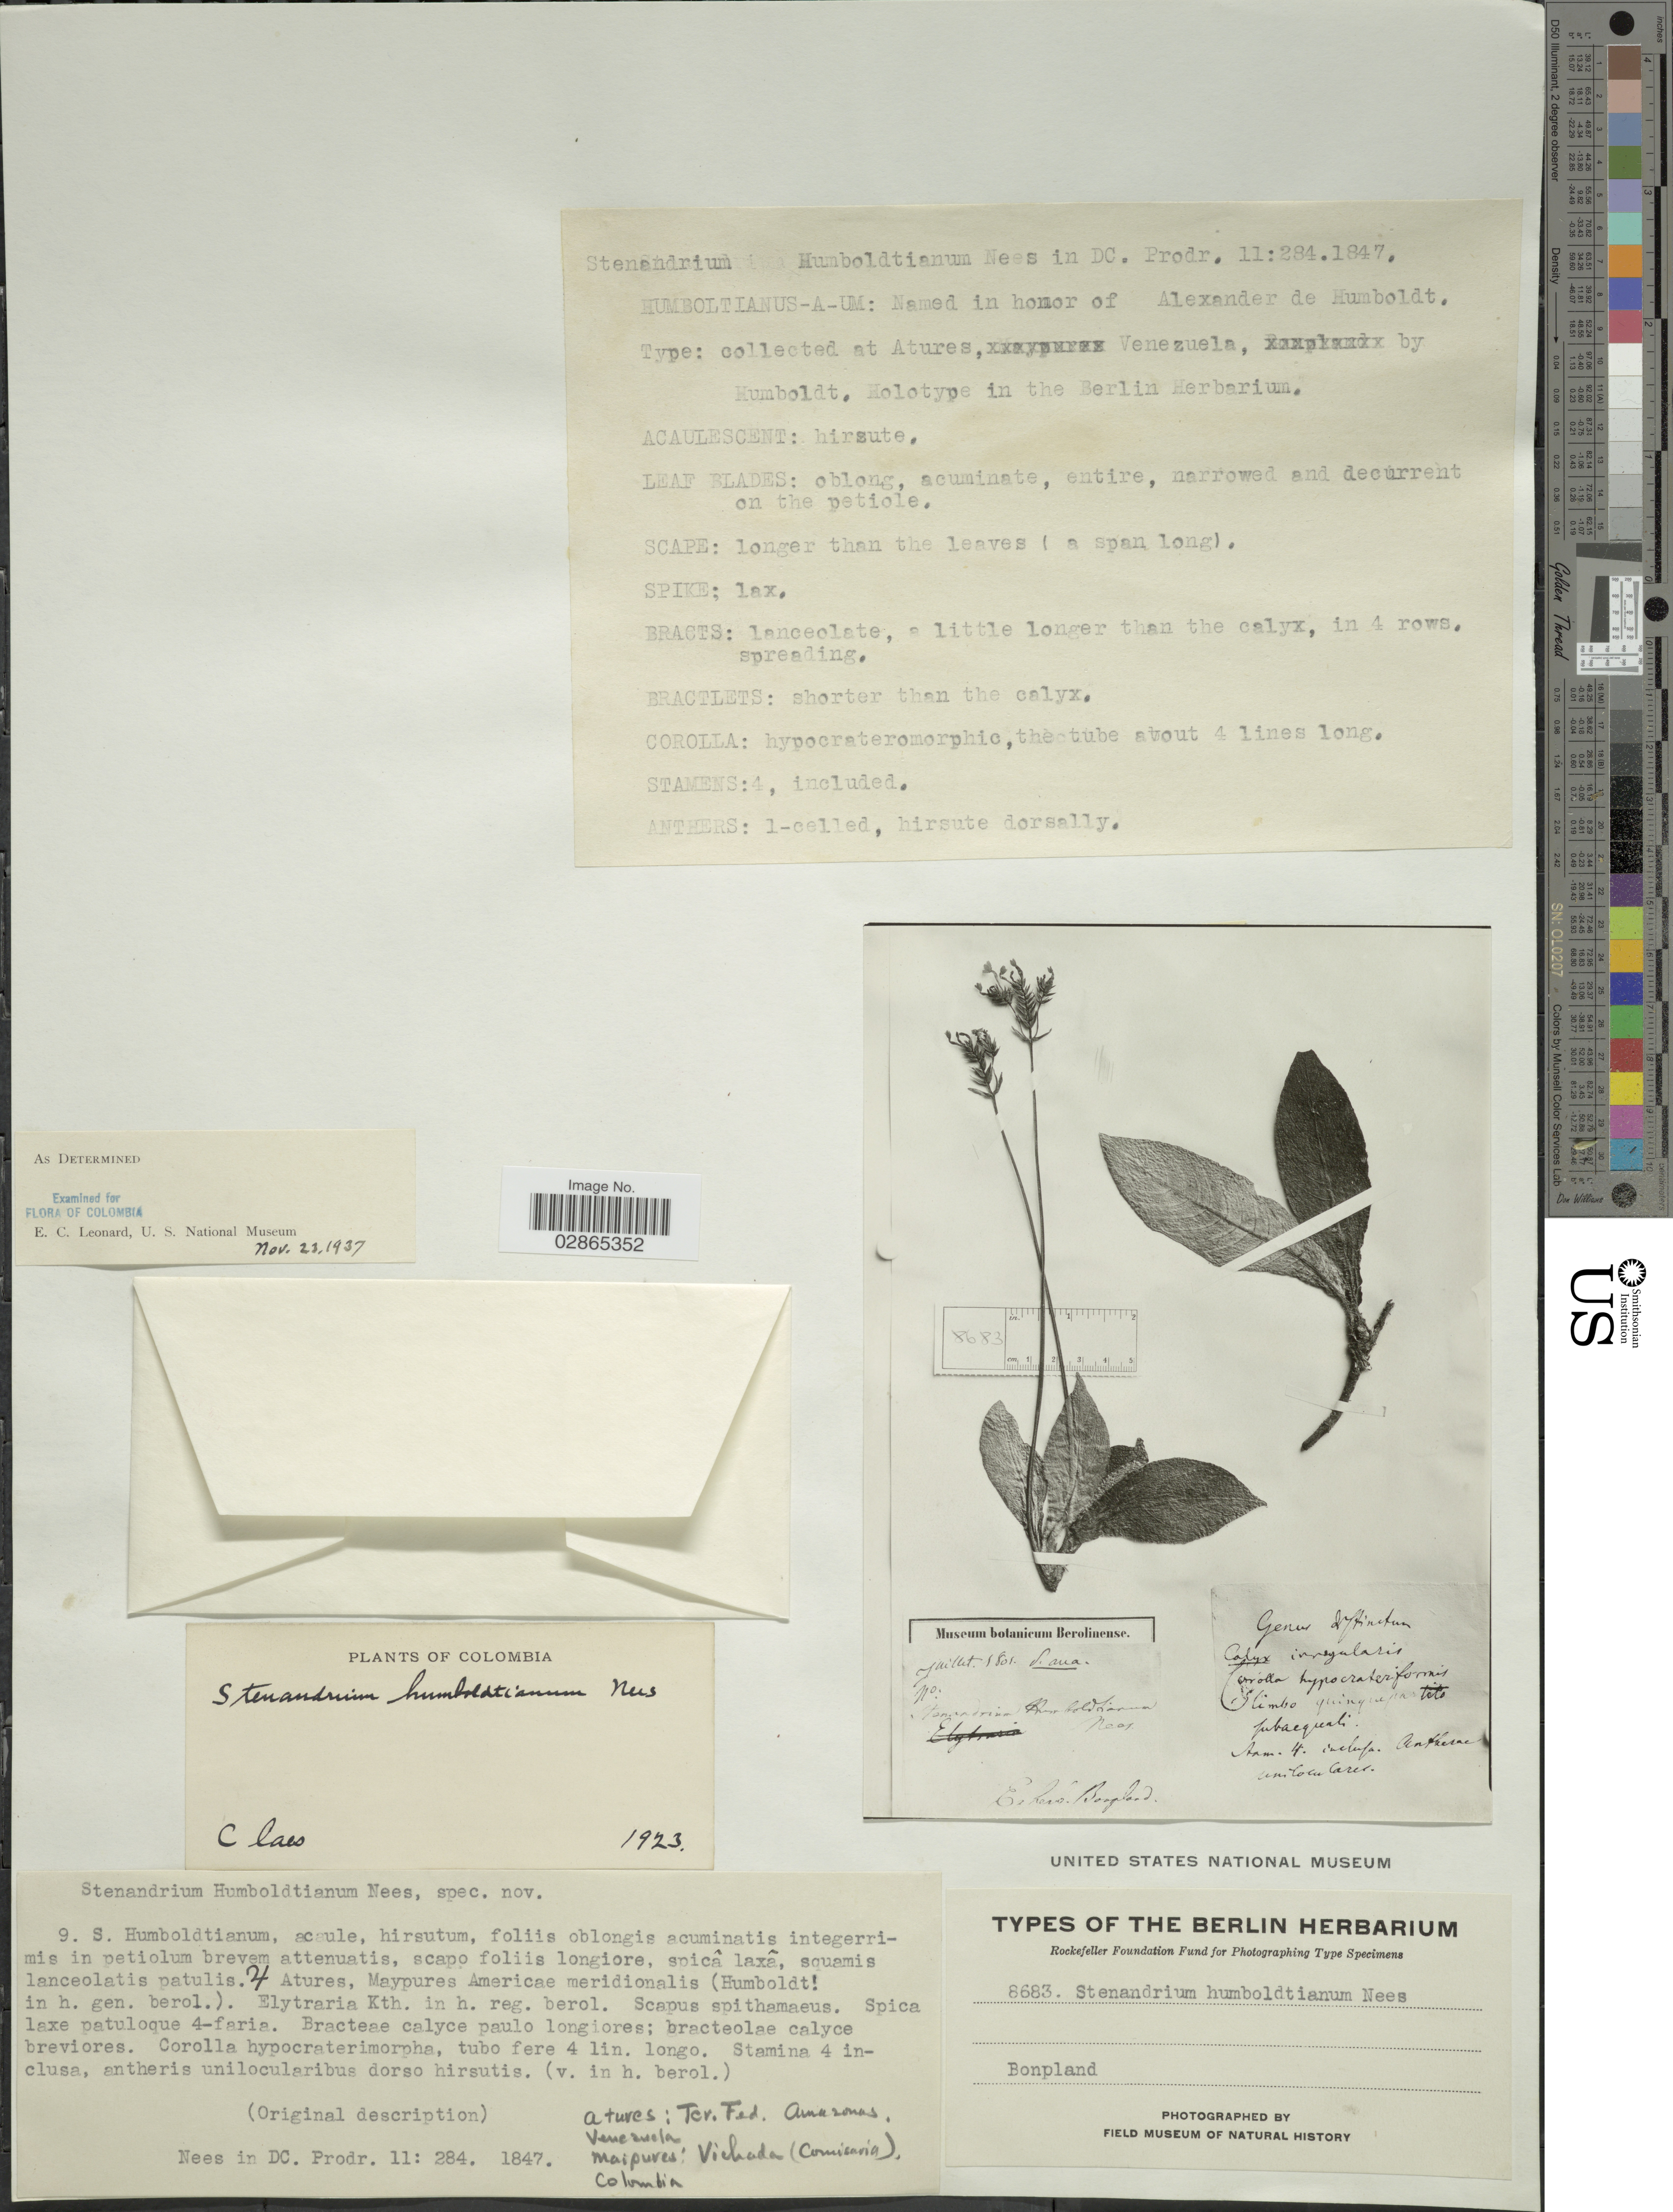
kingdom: Plantae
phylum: Tracheophyta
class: Magnoliopsida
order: Lamiales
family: Acanthaceae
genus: Stenandrium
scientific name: Stenandrium humboldtianum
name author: Nees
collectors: Claes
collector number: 8683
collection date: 1923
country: Colombia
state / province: Vichada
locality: Maipures: Vichada (Comisario).